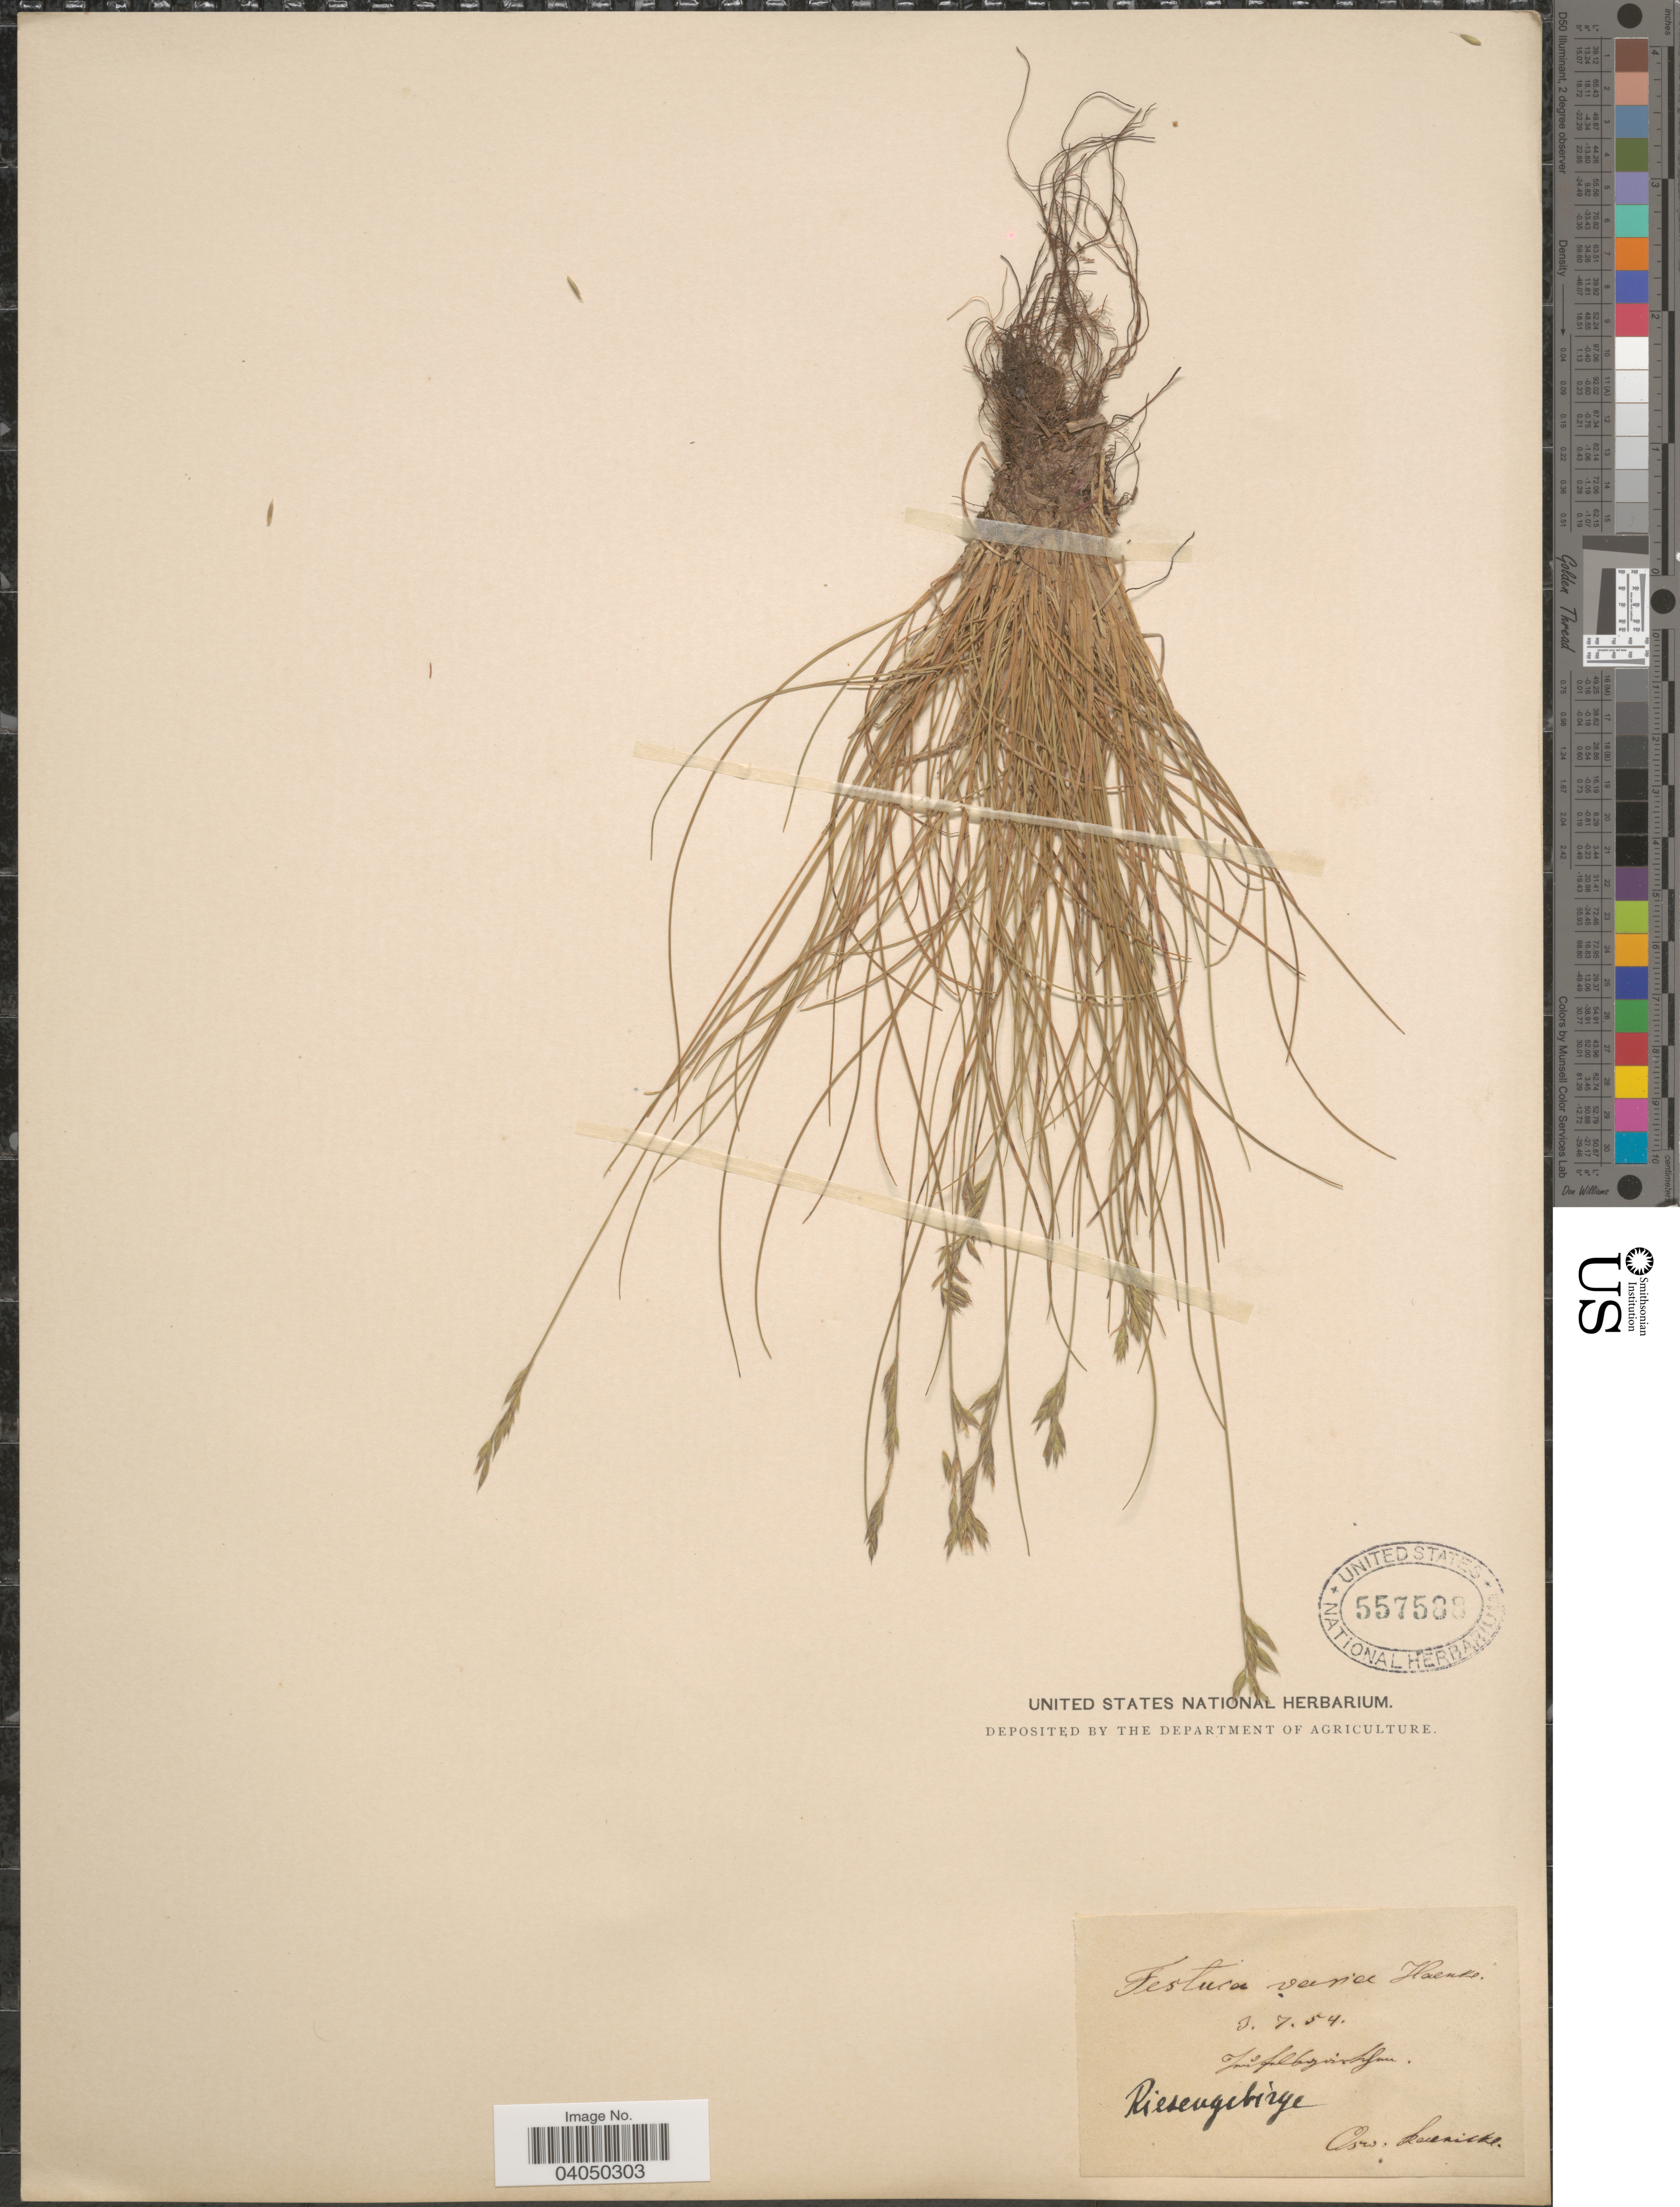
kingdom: Plantae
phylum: Tracheophyta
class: Liliopsida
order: Poales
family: Poaceae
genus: Festuca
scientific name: Festuca varia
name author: Haenke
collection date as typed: Transcribed d/m/y: 3/7/54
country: Poland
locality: Riesengebirge.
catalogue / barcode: US 557588